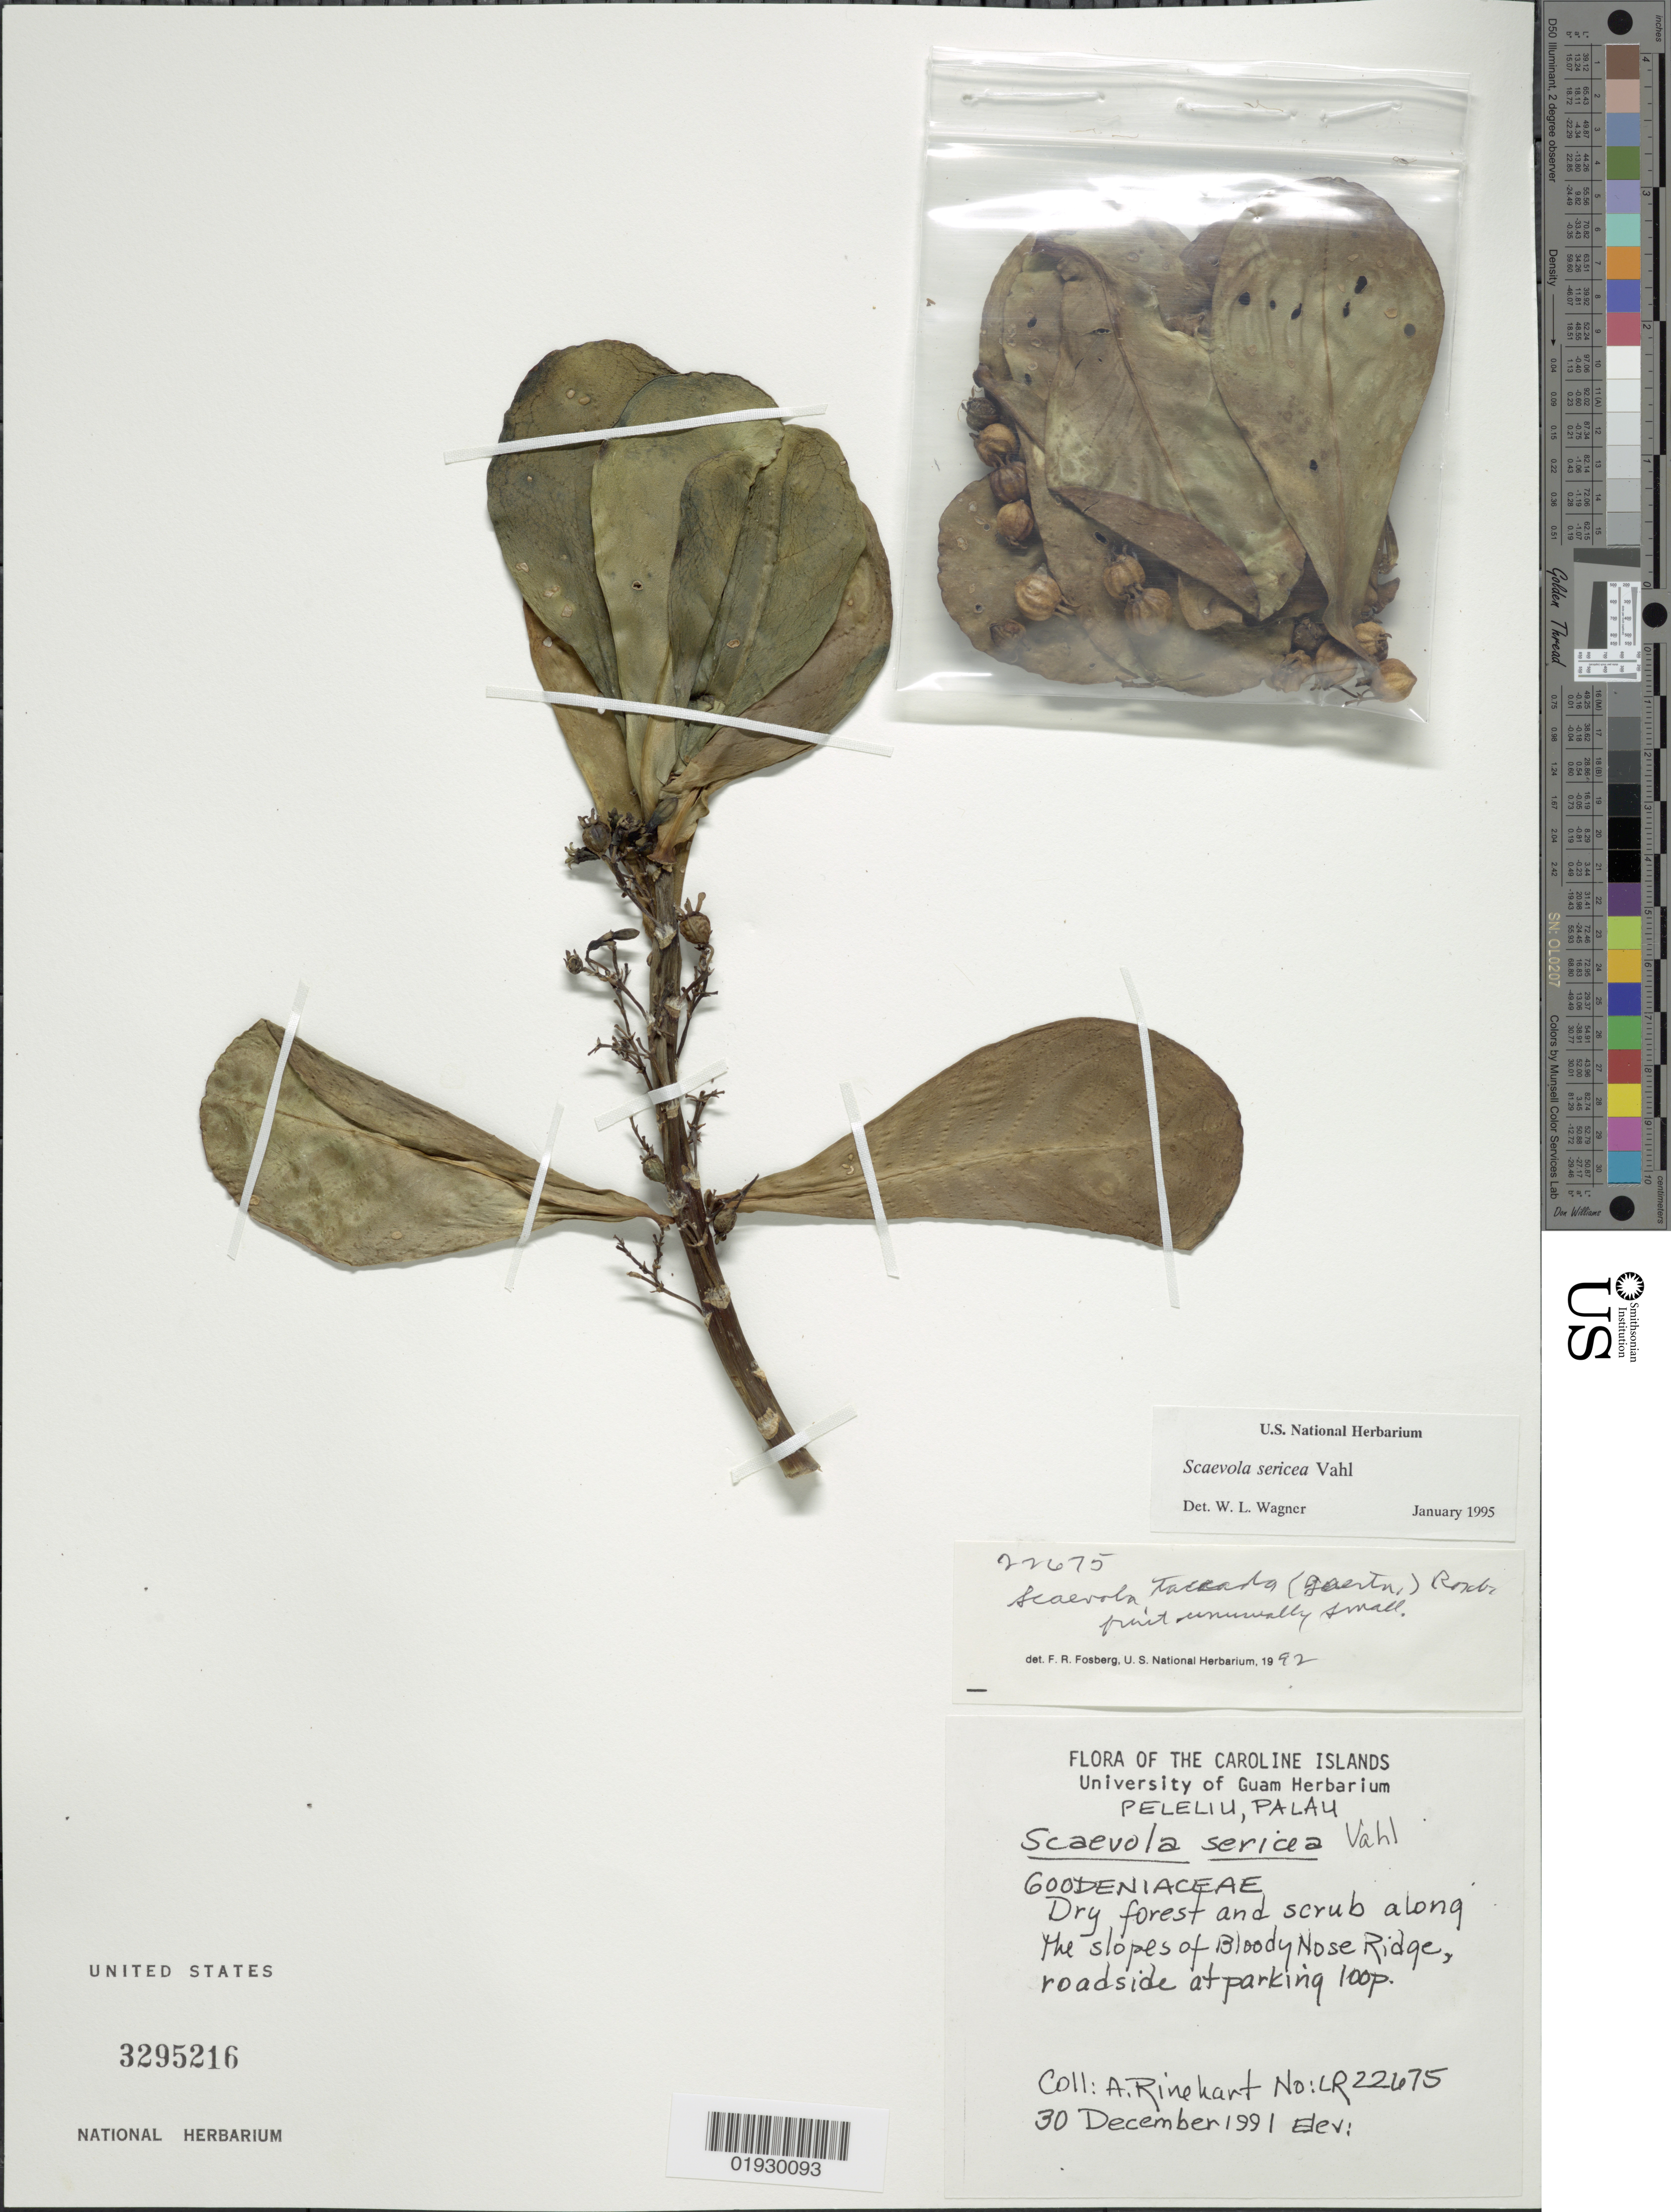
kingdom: Plantae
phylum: Tracheophyta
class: Magnoliopsida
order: Asterales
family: Goodeniaceae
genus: Scaevola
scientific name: Scaevola sericea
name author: Vahl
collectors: A. Rinehart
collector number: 22675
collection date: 1991-12-30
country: Palau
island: Beliliou [Peleliu]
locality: Peleliu, Palau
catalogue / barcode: US 3295216